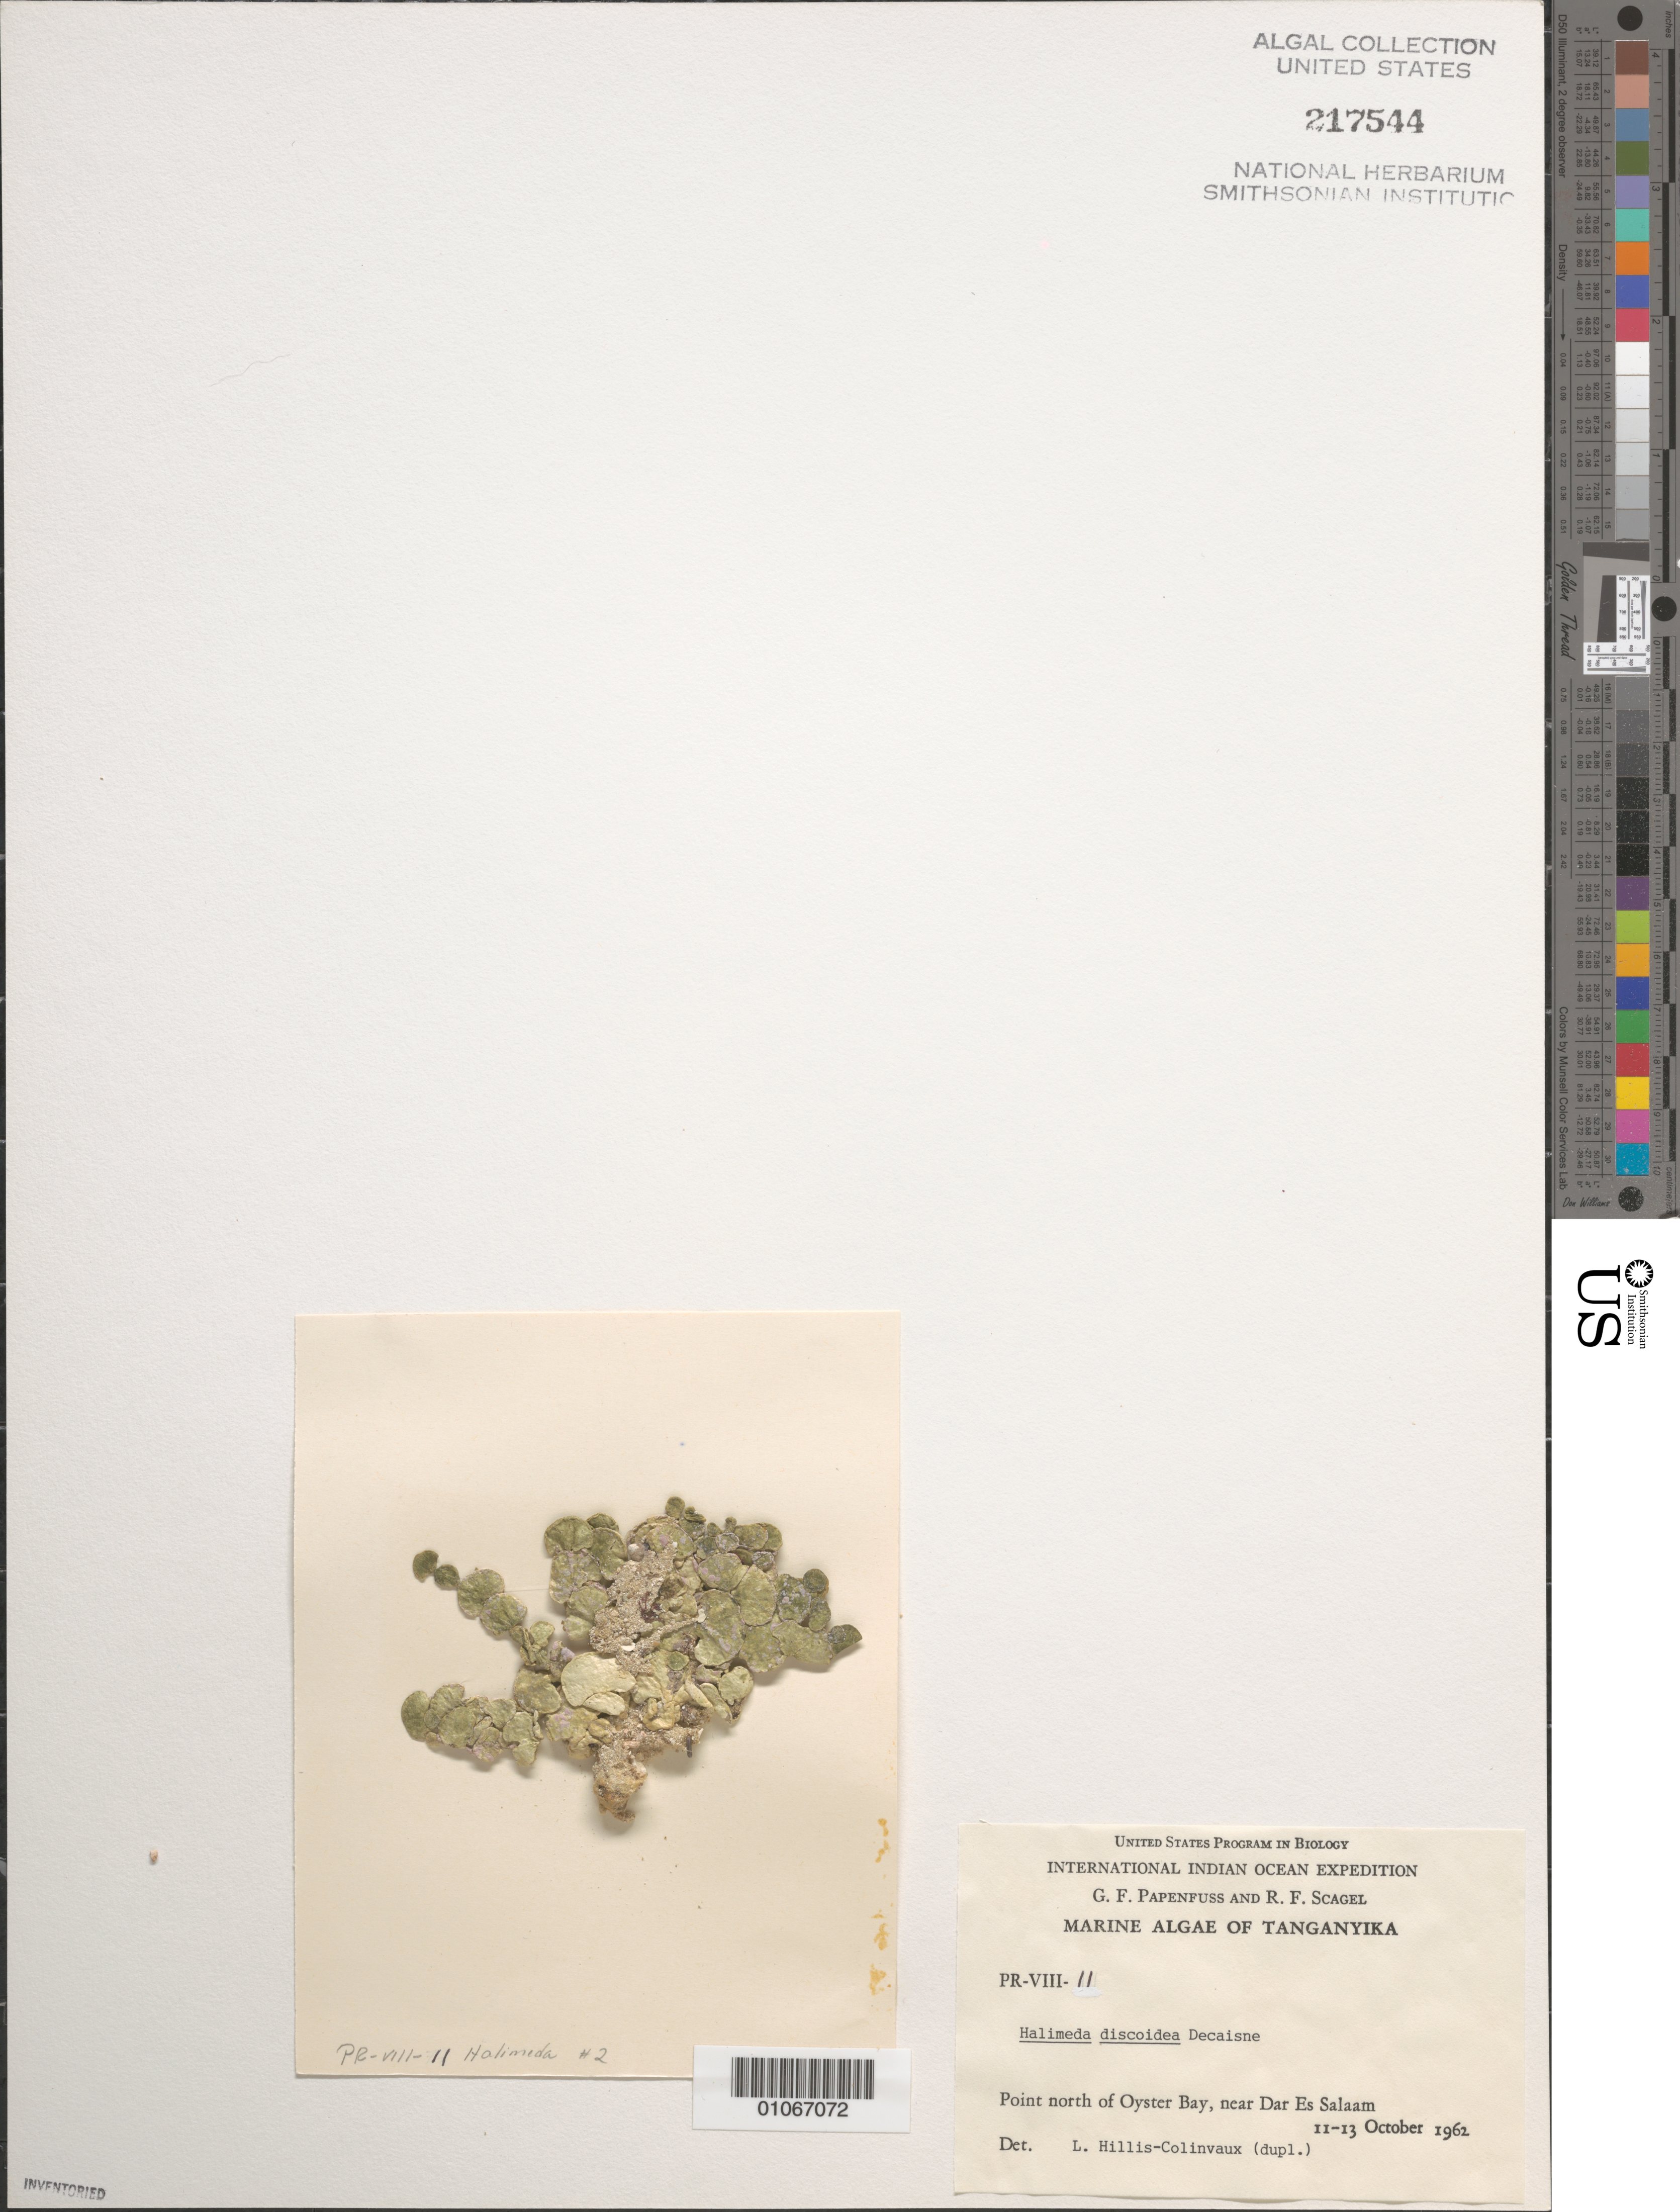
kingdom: Plantae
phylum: Chlorophyta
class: Ulvophyceae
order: Bryopsidales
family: Halimedaceae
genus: Halimeda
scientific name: Halimeda discoidea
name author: Decne.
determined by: Hillis-Colinvaux, L.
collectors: G. Papenfuss & R. F. Scagel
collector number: PR-VIII-11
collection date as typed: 11 Oct 1962 to 13 Oct 1962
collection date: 1962-10-11/1962-10-13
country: Tanzania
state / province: Dar es Salaam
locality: Point north of Oyster Bay, near Dar Es Salaam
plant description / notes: International Indian Ocean Expedition, 1962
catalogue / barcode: US 217544